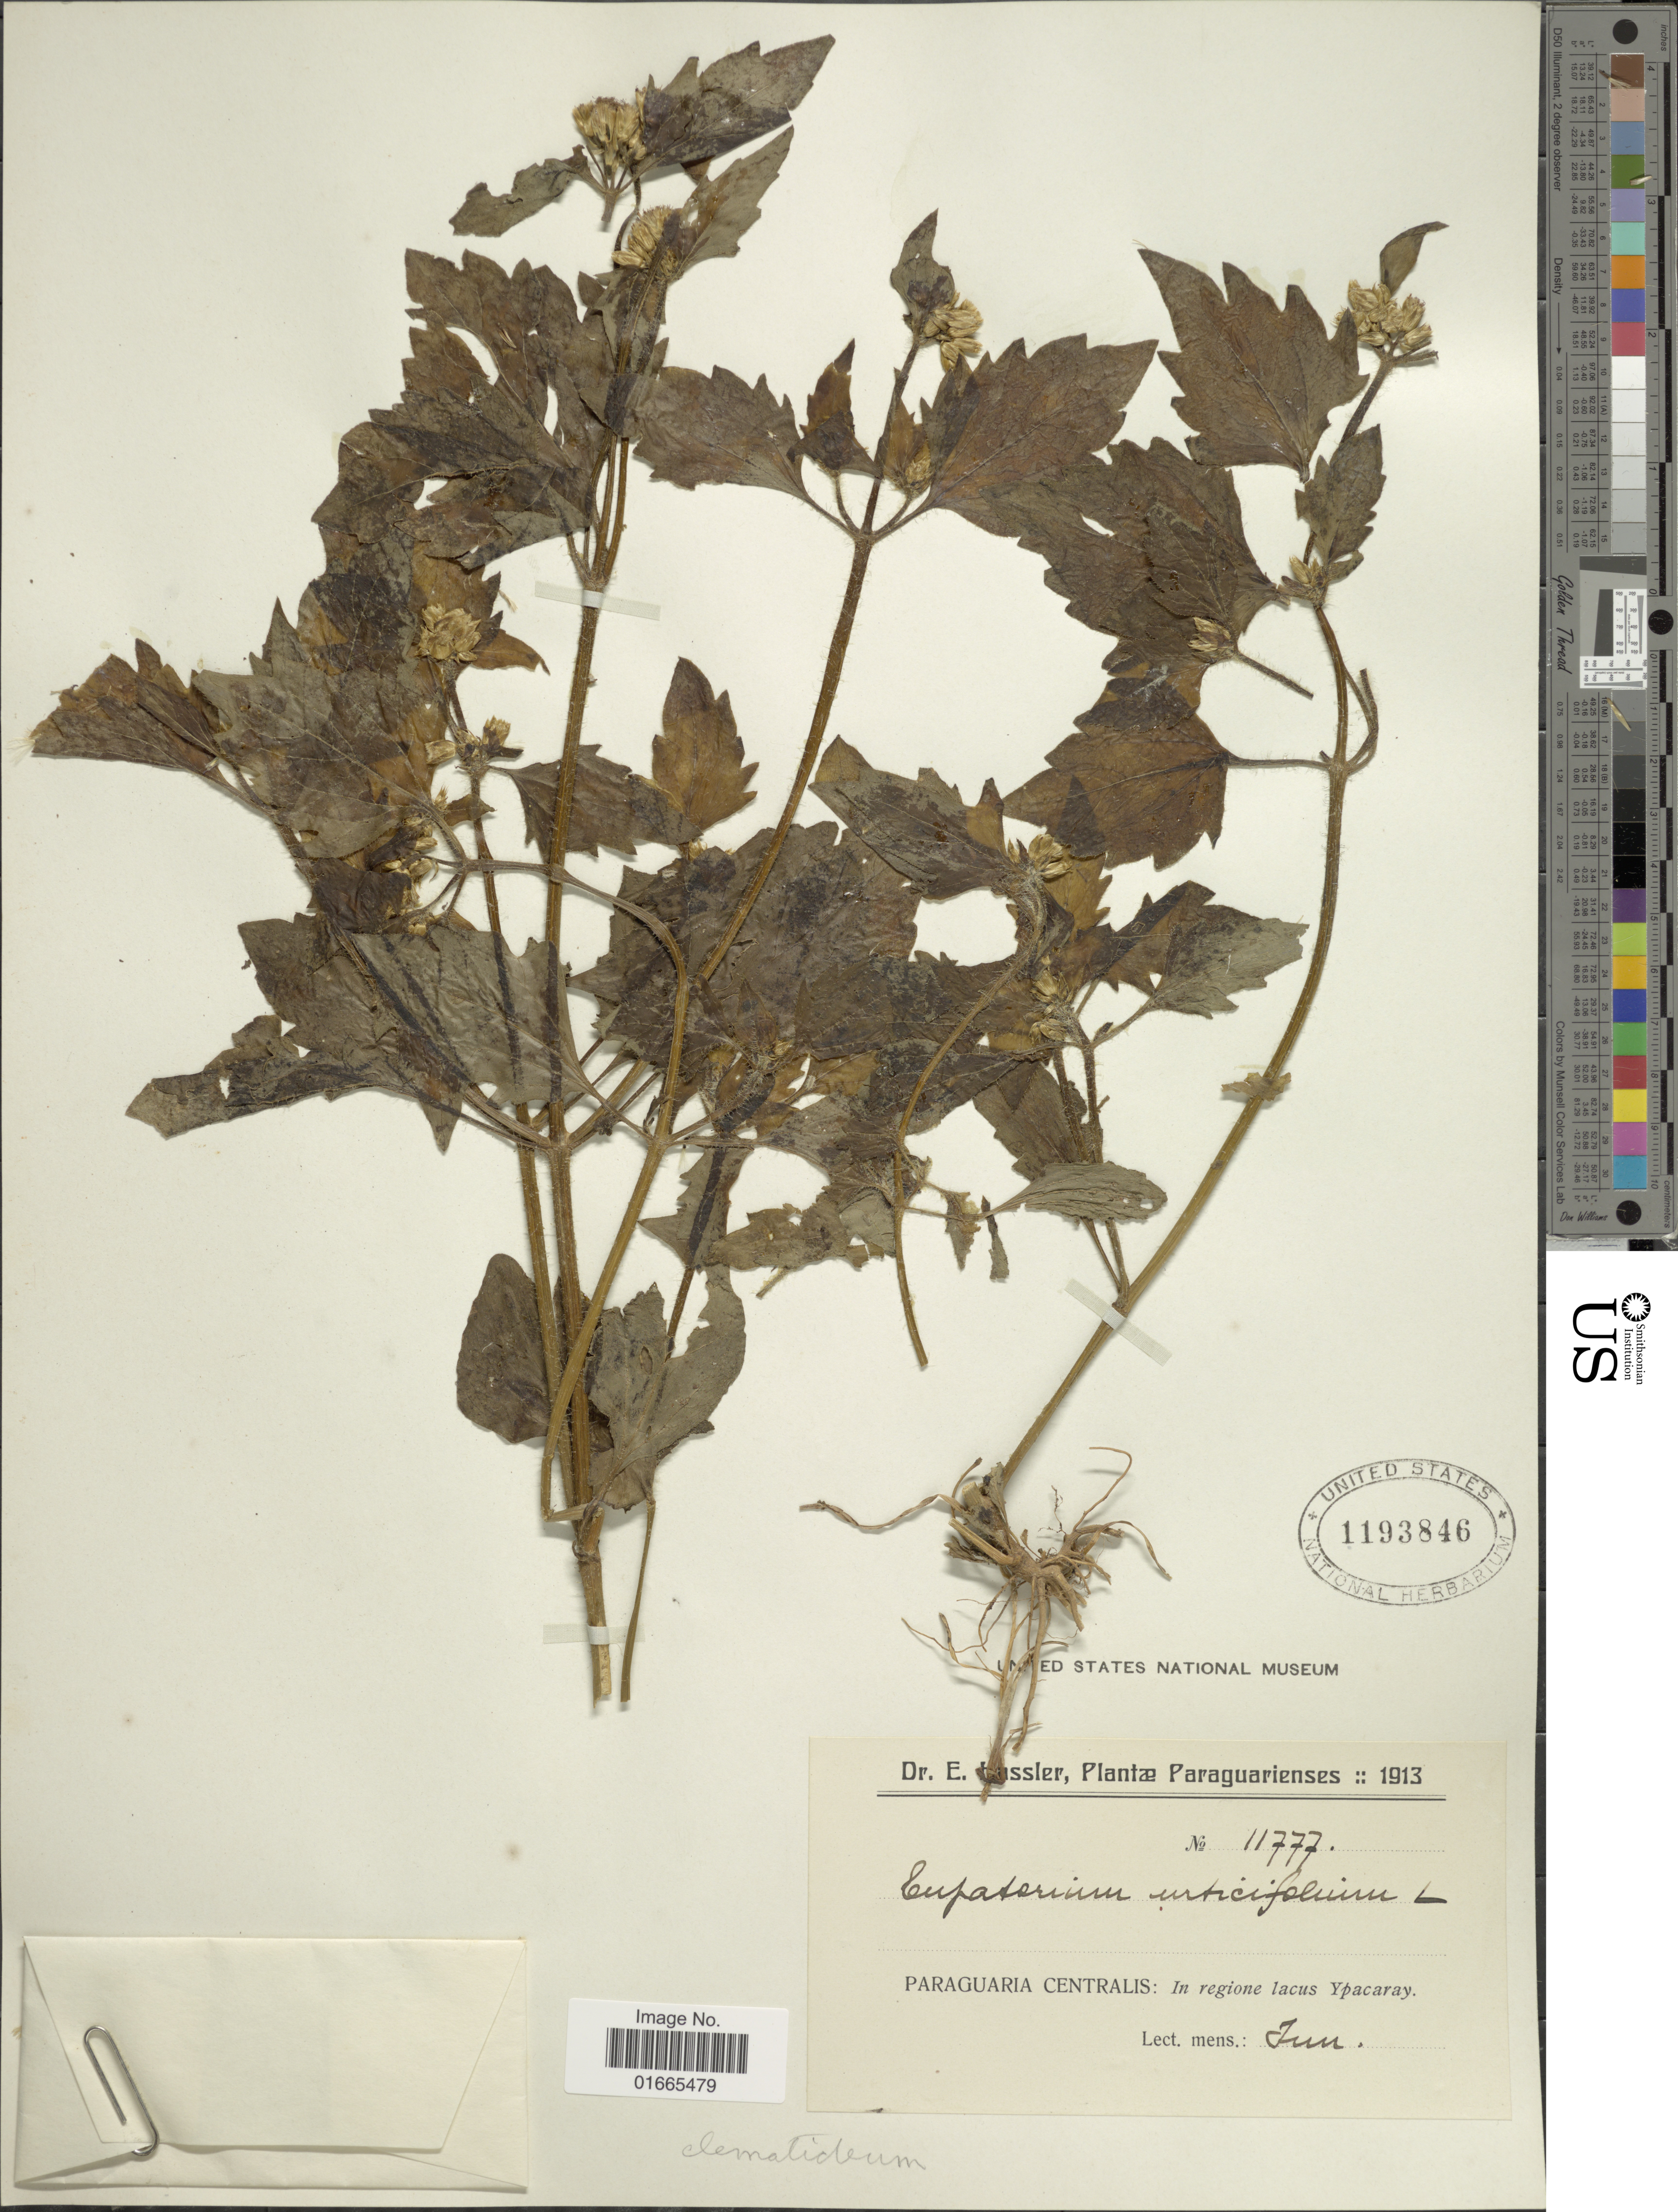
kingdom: Plantae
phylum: Tracheophyta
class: Magnoliopsida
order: Asterales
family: Asteraceae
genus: Praxelis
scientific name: Praxelis clematidea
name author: (Griseb.) R.M. King & H. Rob.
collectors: E. Hassler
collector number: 11777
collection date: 1913-06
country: Paraguay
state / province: Central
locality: Paraguaria Centralis: In regione lacus Ypacaray.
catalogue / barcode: US 1193846